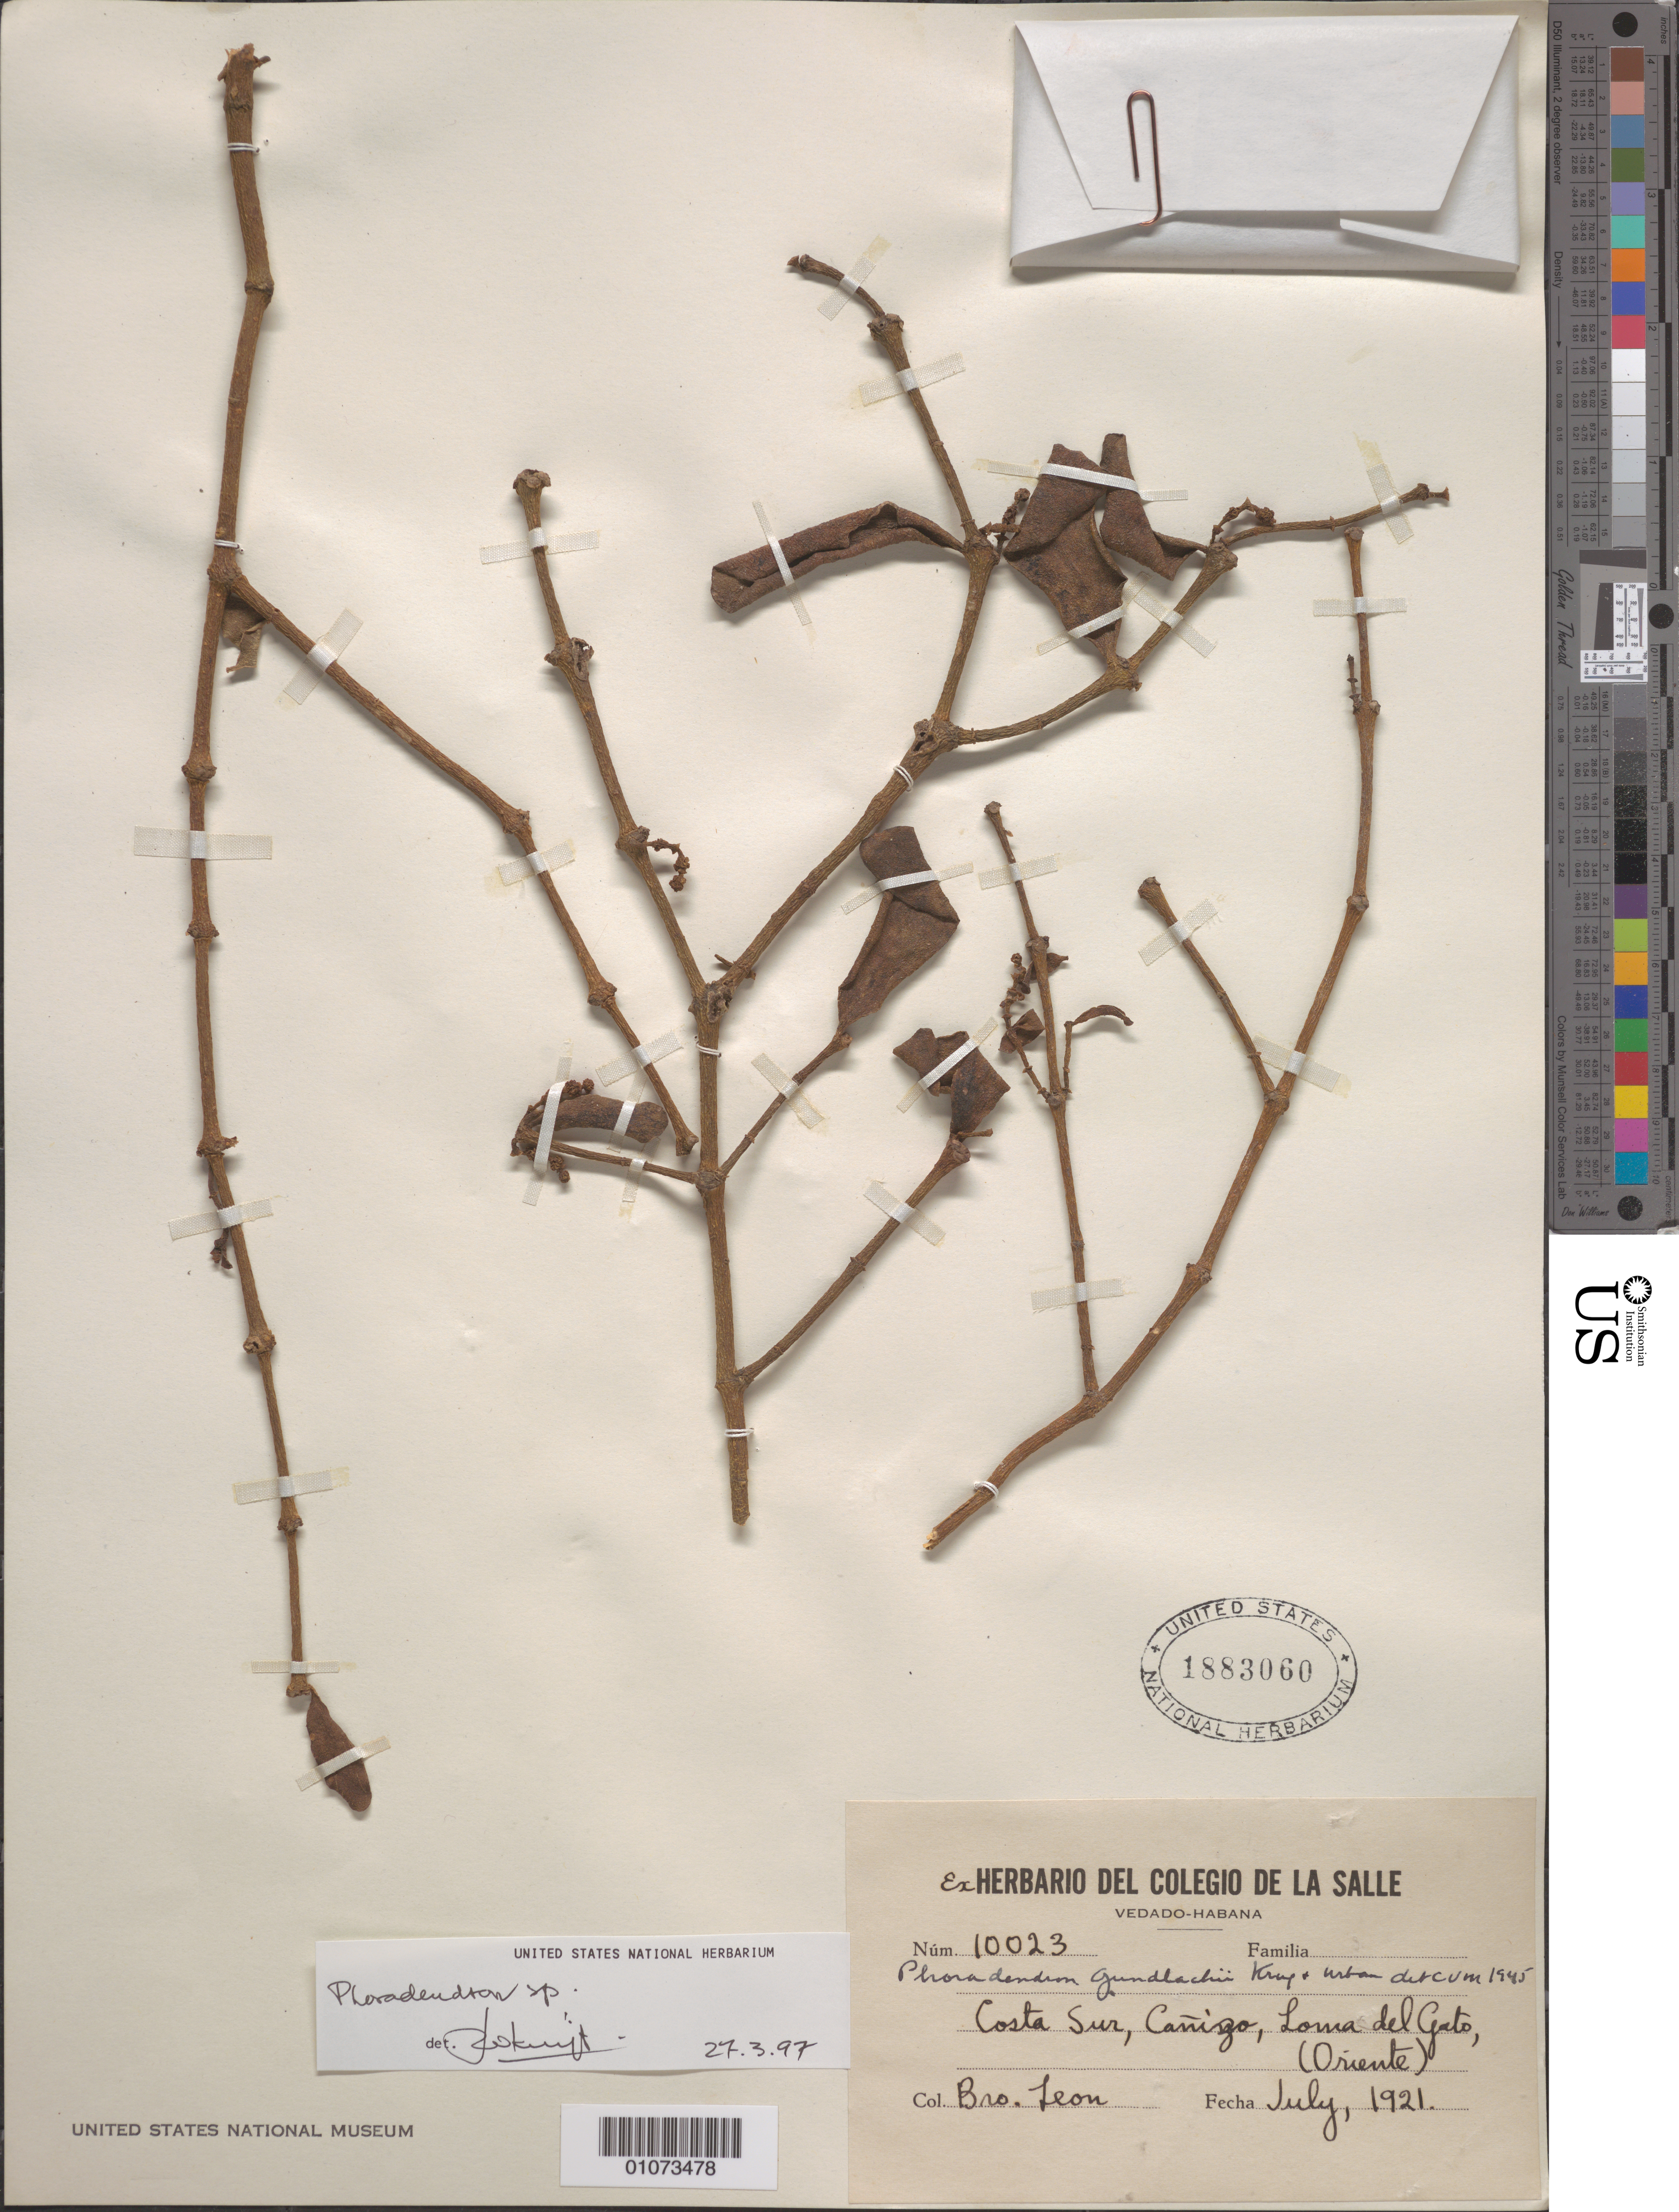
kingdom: Plantae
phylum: Tracheophyta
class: Magnoliopsida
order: Santalales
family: Viscaceae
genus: Phoradendron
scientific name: Phoradendron sp.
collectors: Bro. León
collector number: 10023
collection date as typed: Jul 1921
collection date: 1921-07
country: Cuba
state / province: Guantánamo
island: Cuba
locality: Oriente: Costa Sur, Canigo, Loma del Gato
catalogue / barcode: US 1883060